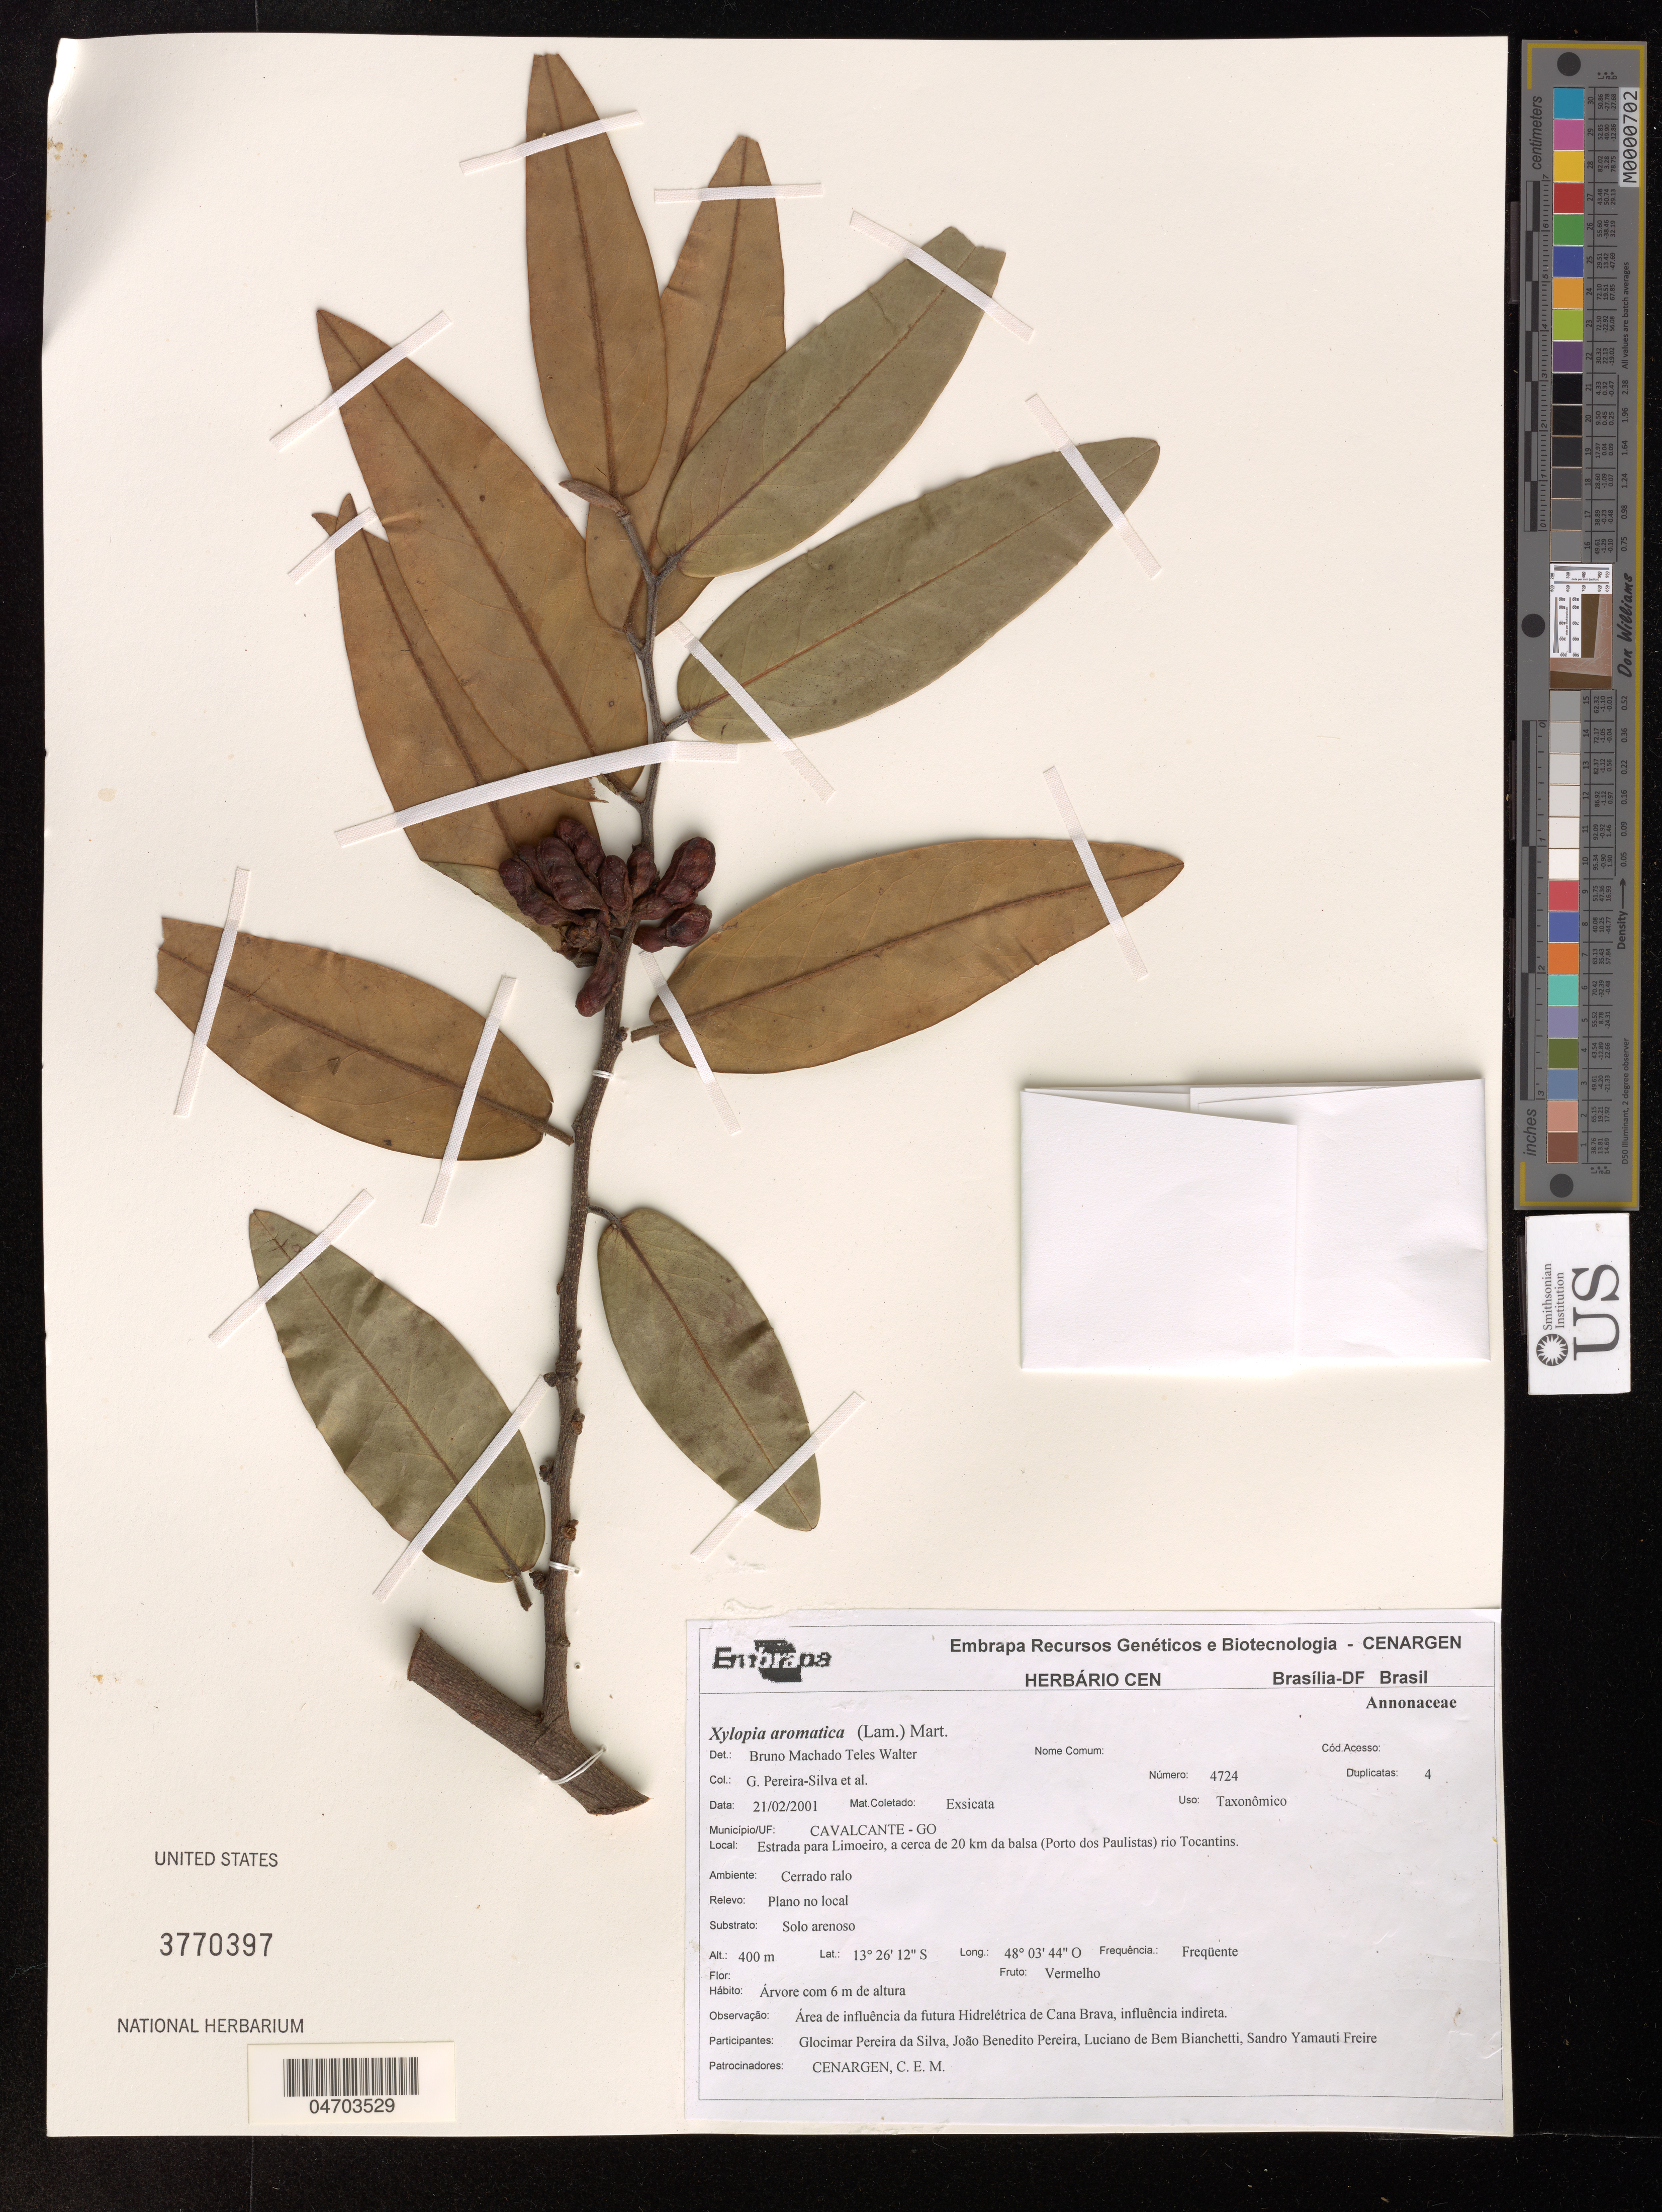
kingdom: Plantae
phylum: Tracheophyta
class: Magnoliopsida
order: Magnoliales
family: Annonaceae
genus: Xylopia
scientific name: Xylopia aromatica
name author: (Lam.) Mart.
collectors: G. Pereira-Silva & et al.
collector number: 4724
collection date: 2001-02-21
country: Brazil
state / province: Tocantins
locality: Estrada para Limoeiro, a cerca de 20 km da balsa (Porto dos Paulistas) rio.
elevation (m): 400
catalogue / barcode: US 3770397